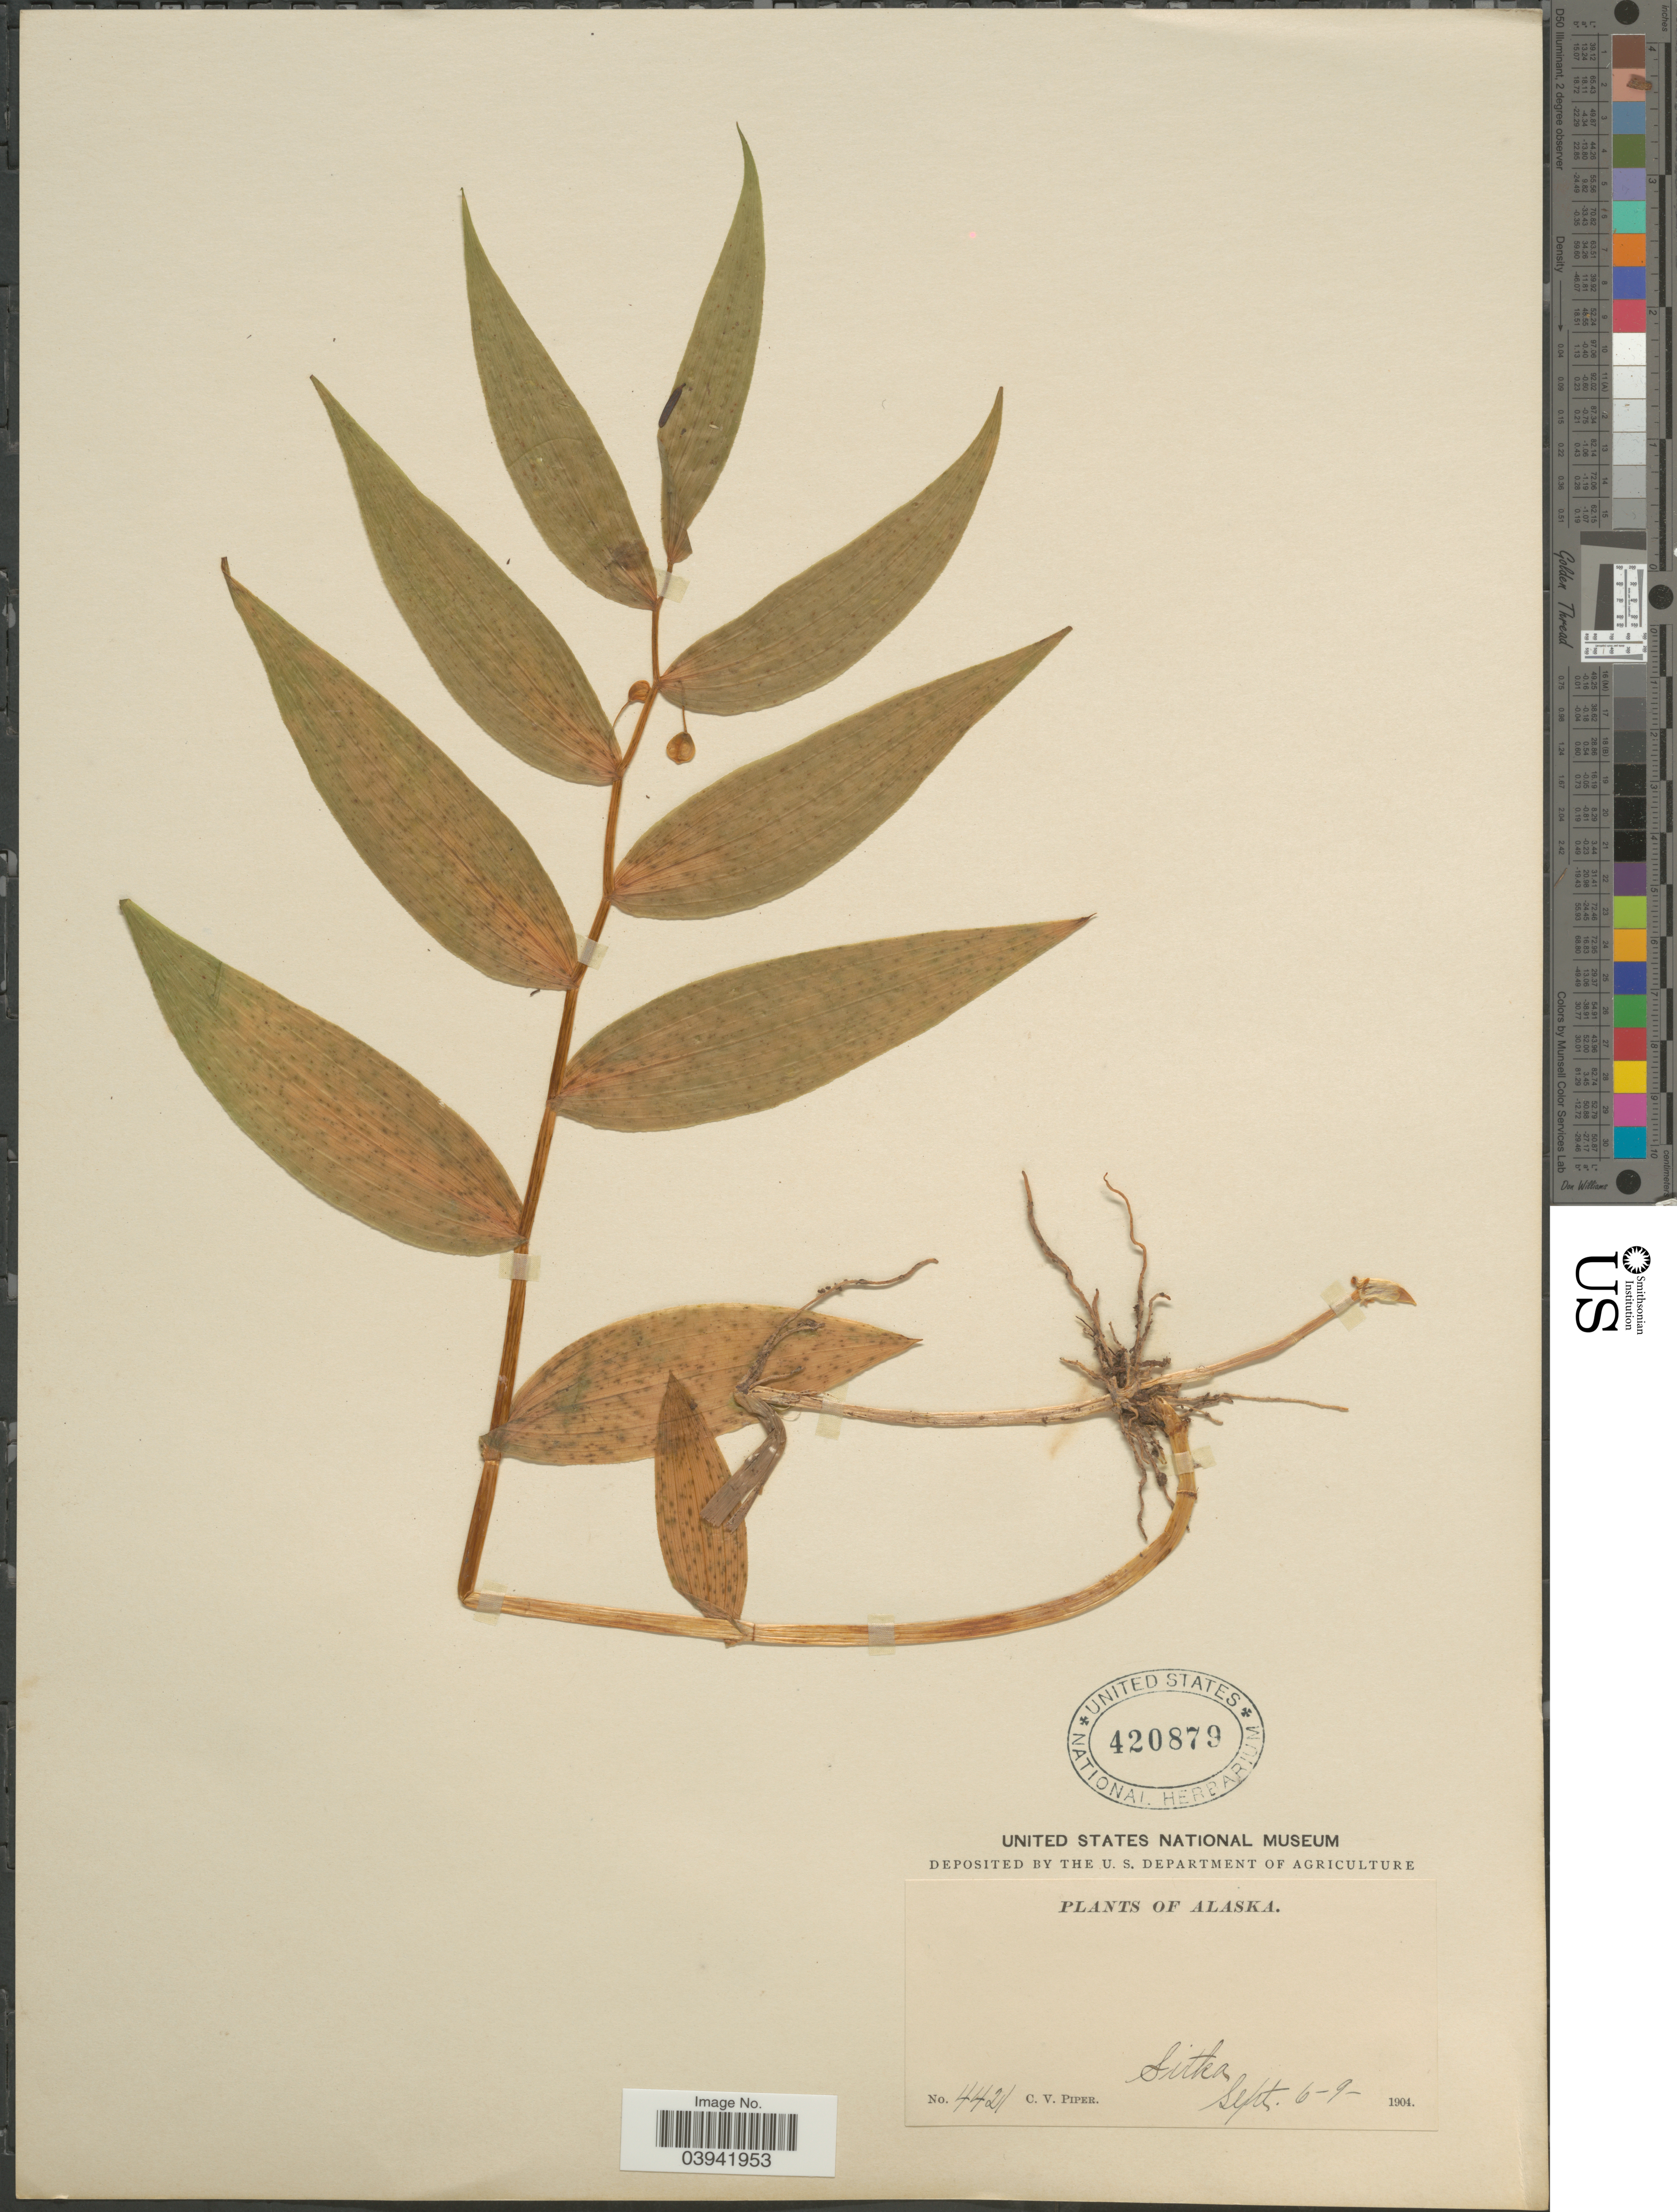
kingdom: Plantae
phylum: Tracheophyta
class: Liliopsida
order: Liliales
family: Liliaceae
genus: Streptopus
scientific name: Streptopus roseus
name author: Michx.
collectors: C. V. Piper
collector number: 4421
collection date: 1904-09-06/1904-09-09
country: United States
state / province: Alaska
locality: Sitka.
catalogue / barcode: US 420879